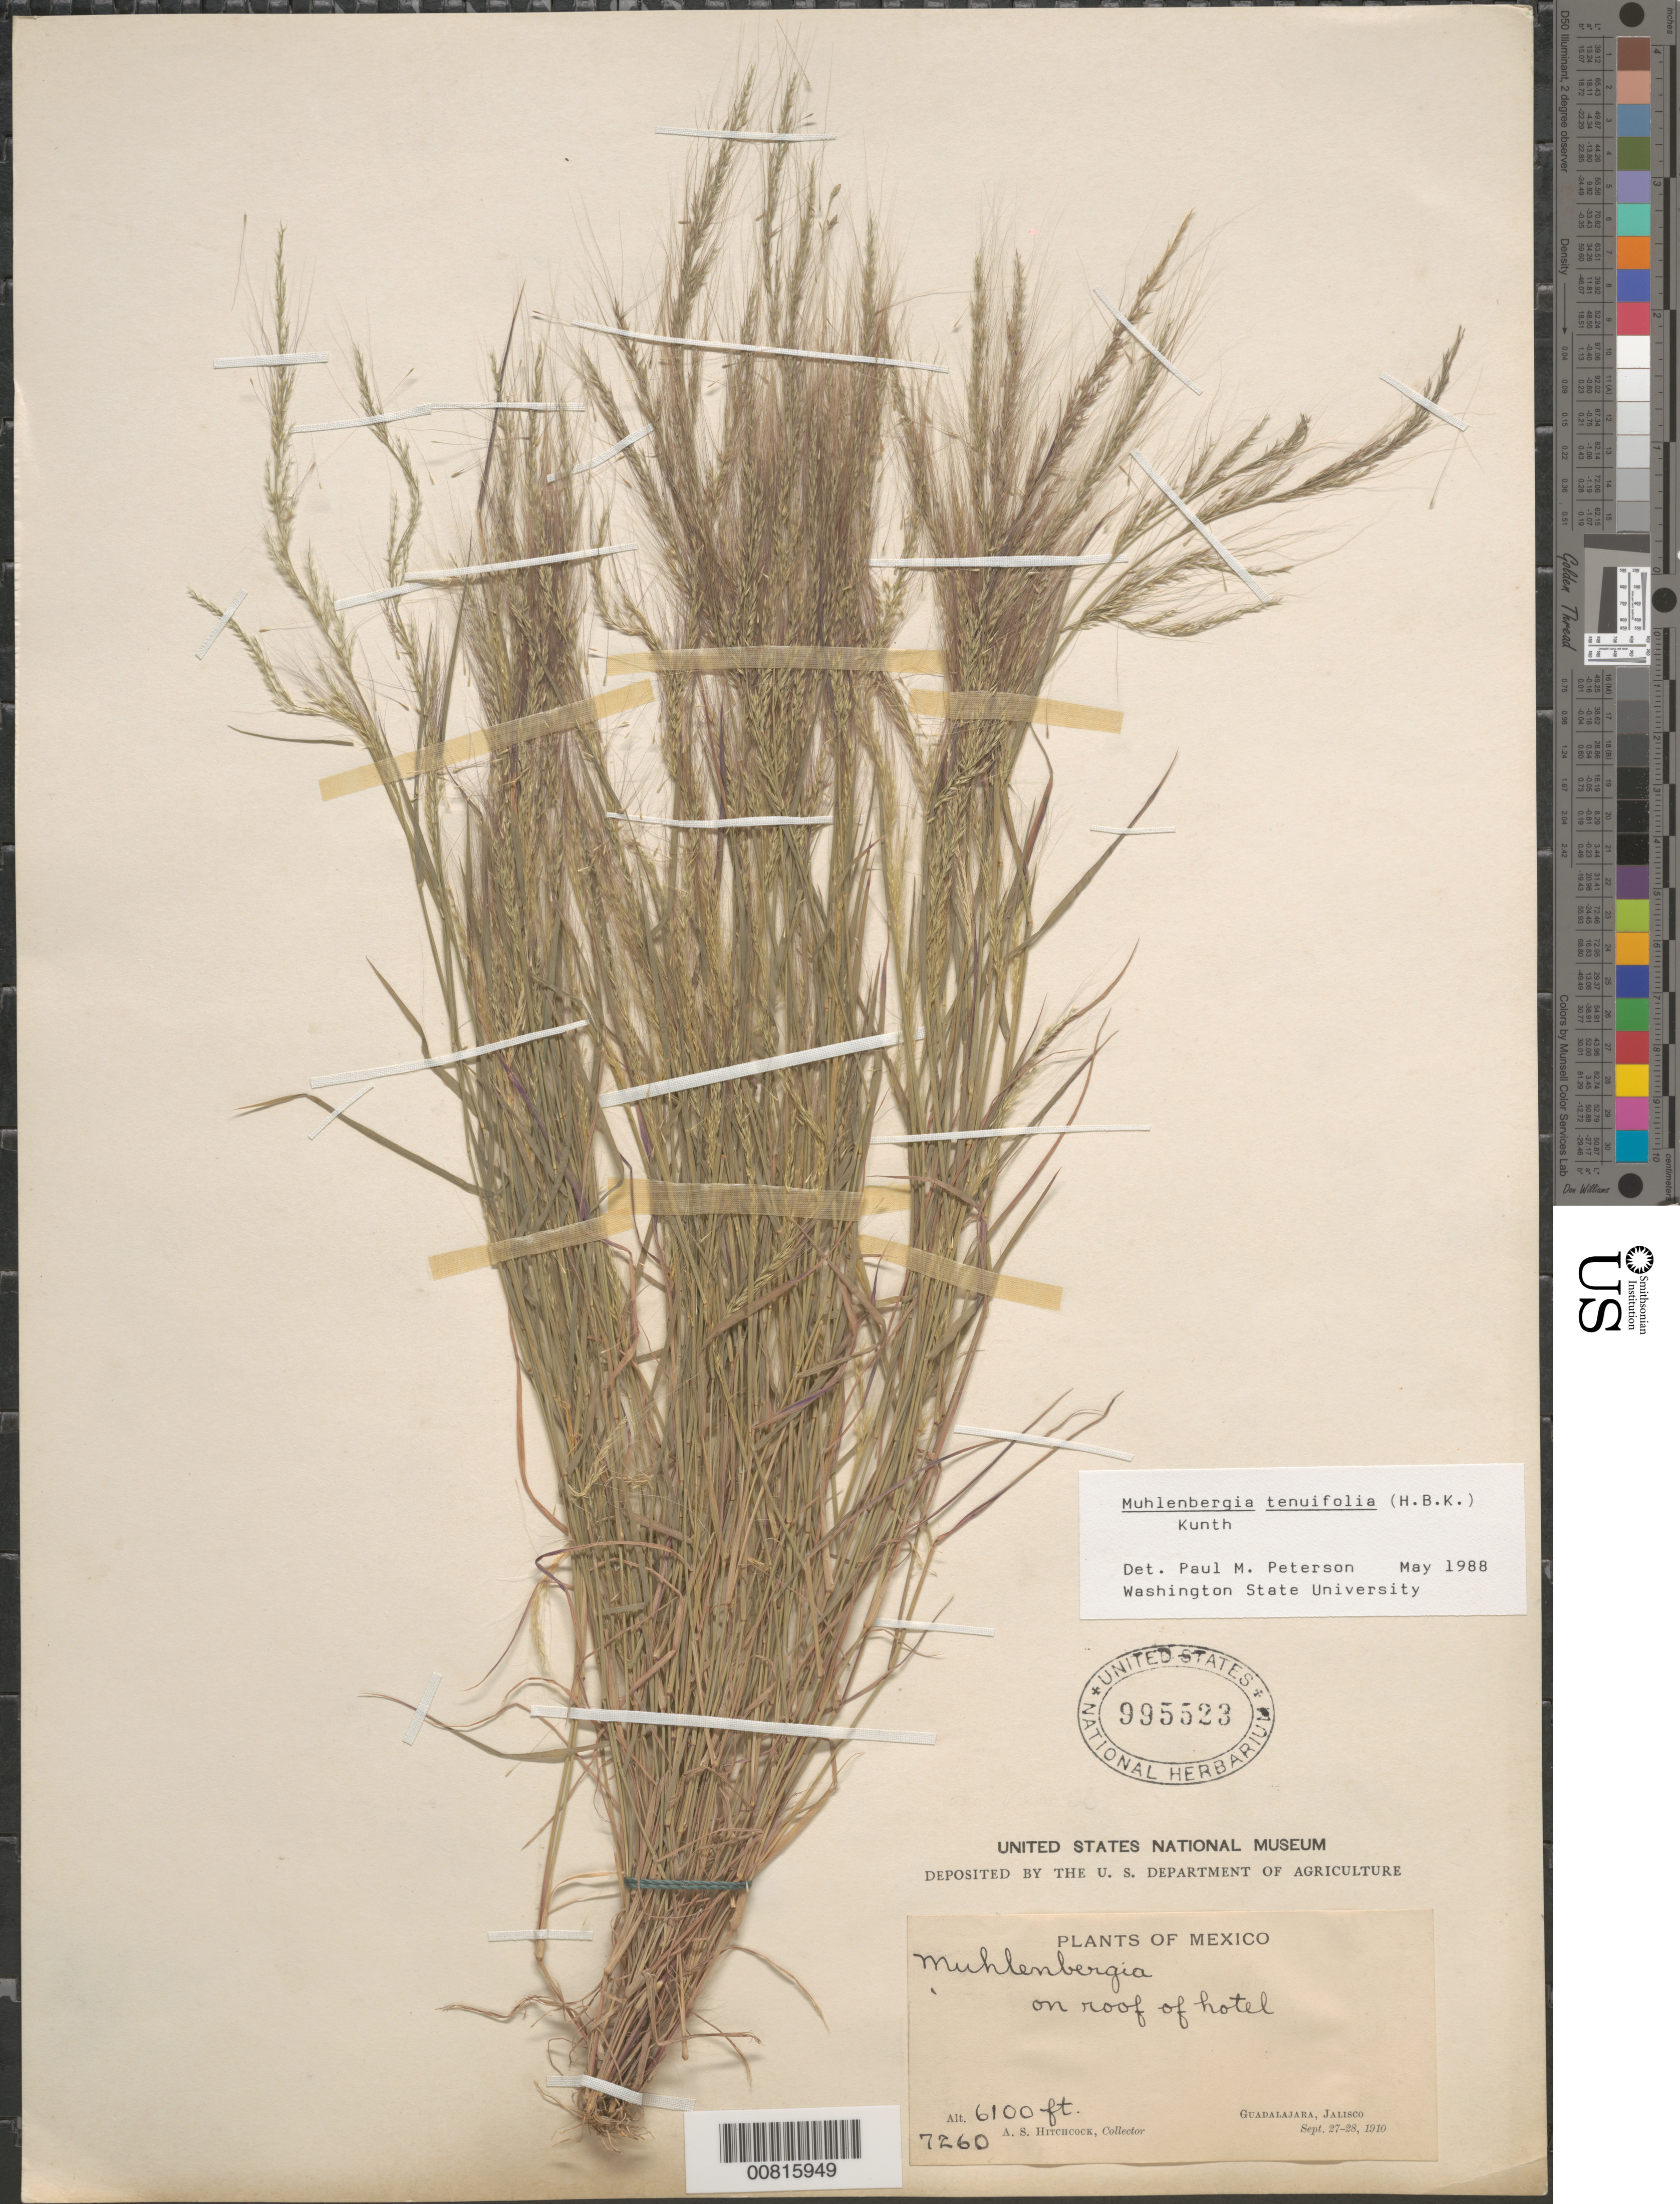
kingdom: Plantae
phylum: Tracheophyta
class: Liliopsida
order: Poales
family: Poaceae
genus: Muhlenbergia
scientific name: Muhlenbergia tenuifolia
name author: (Kunth) Kunth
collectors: A. S. Hitchcock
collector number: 7260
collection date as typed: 27 Sep 1910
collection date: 1910-09-27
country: Mexico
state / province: Jalisco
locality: Guadalajara, Mex.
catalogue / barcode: US 995523